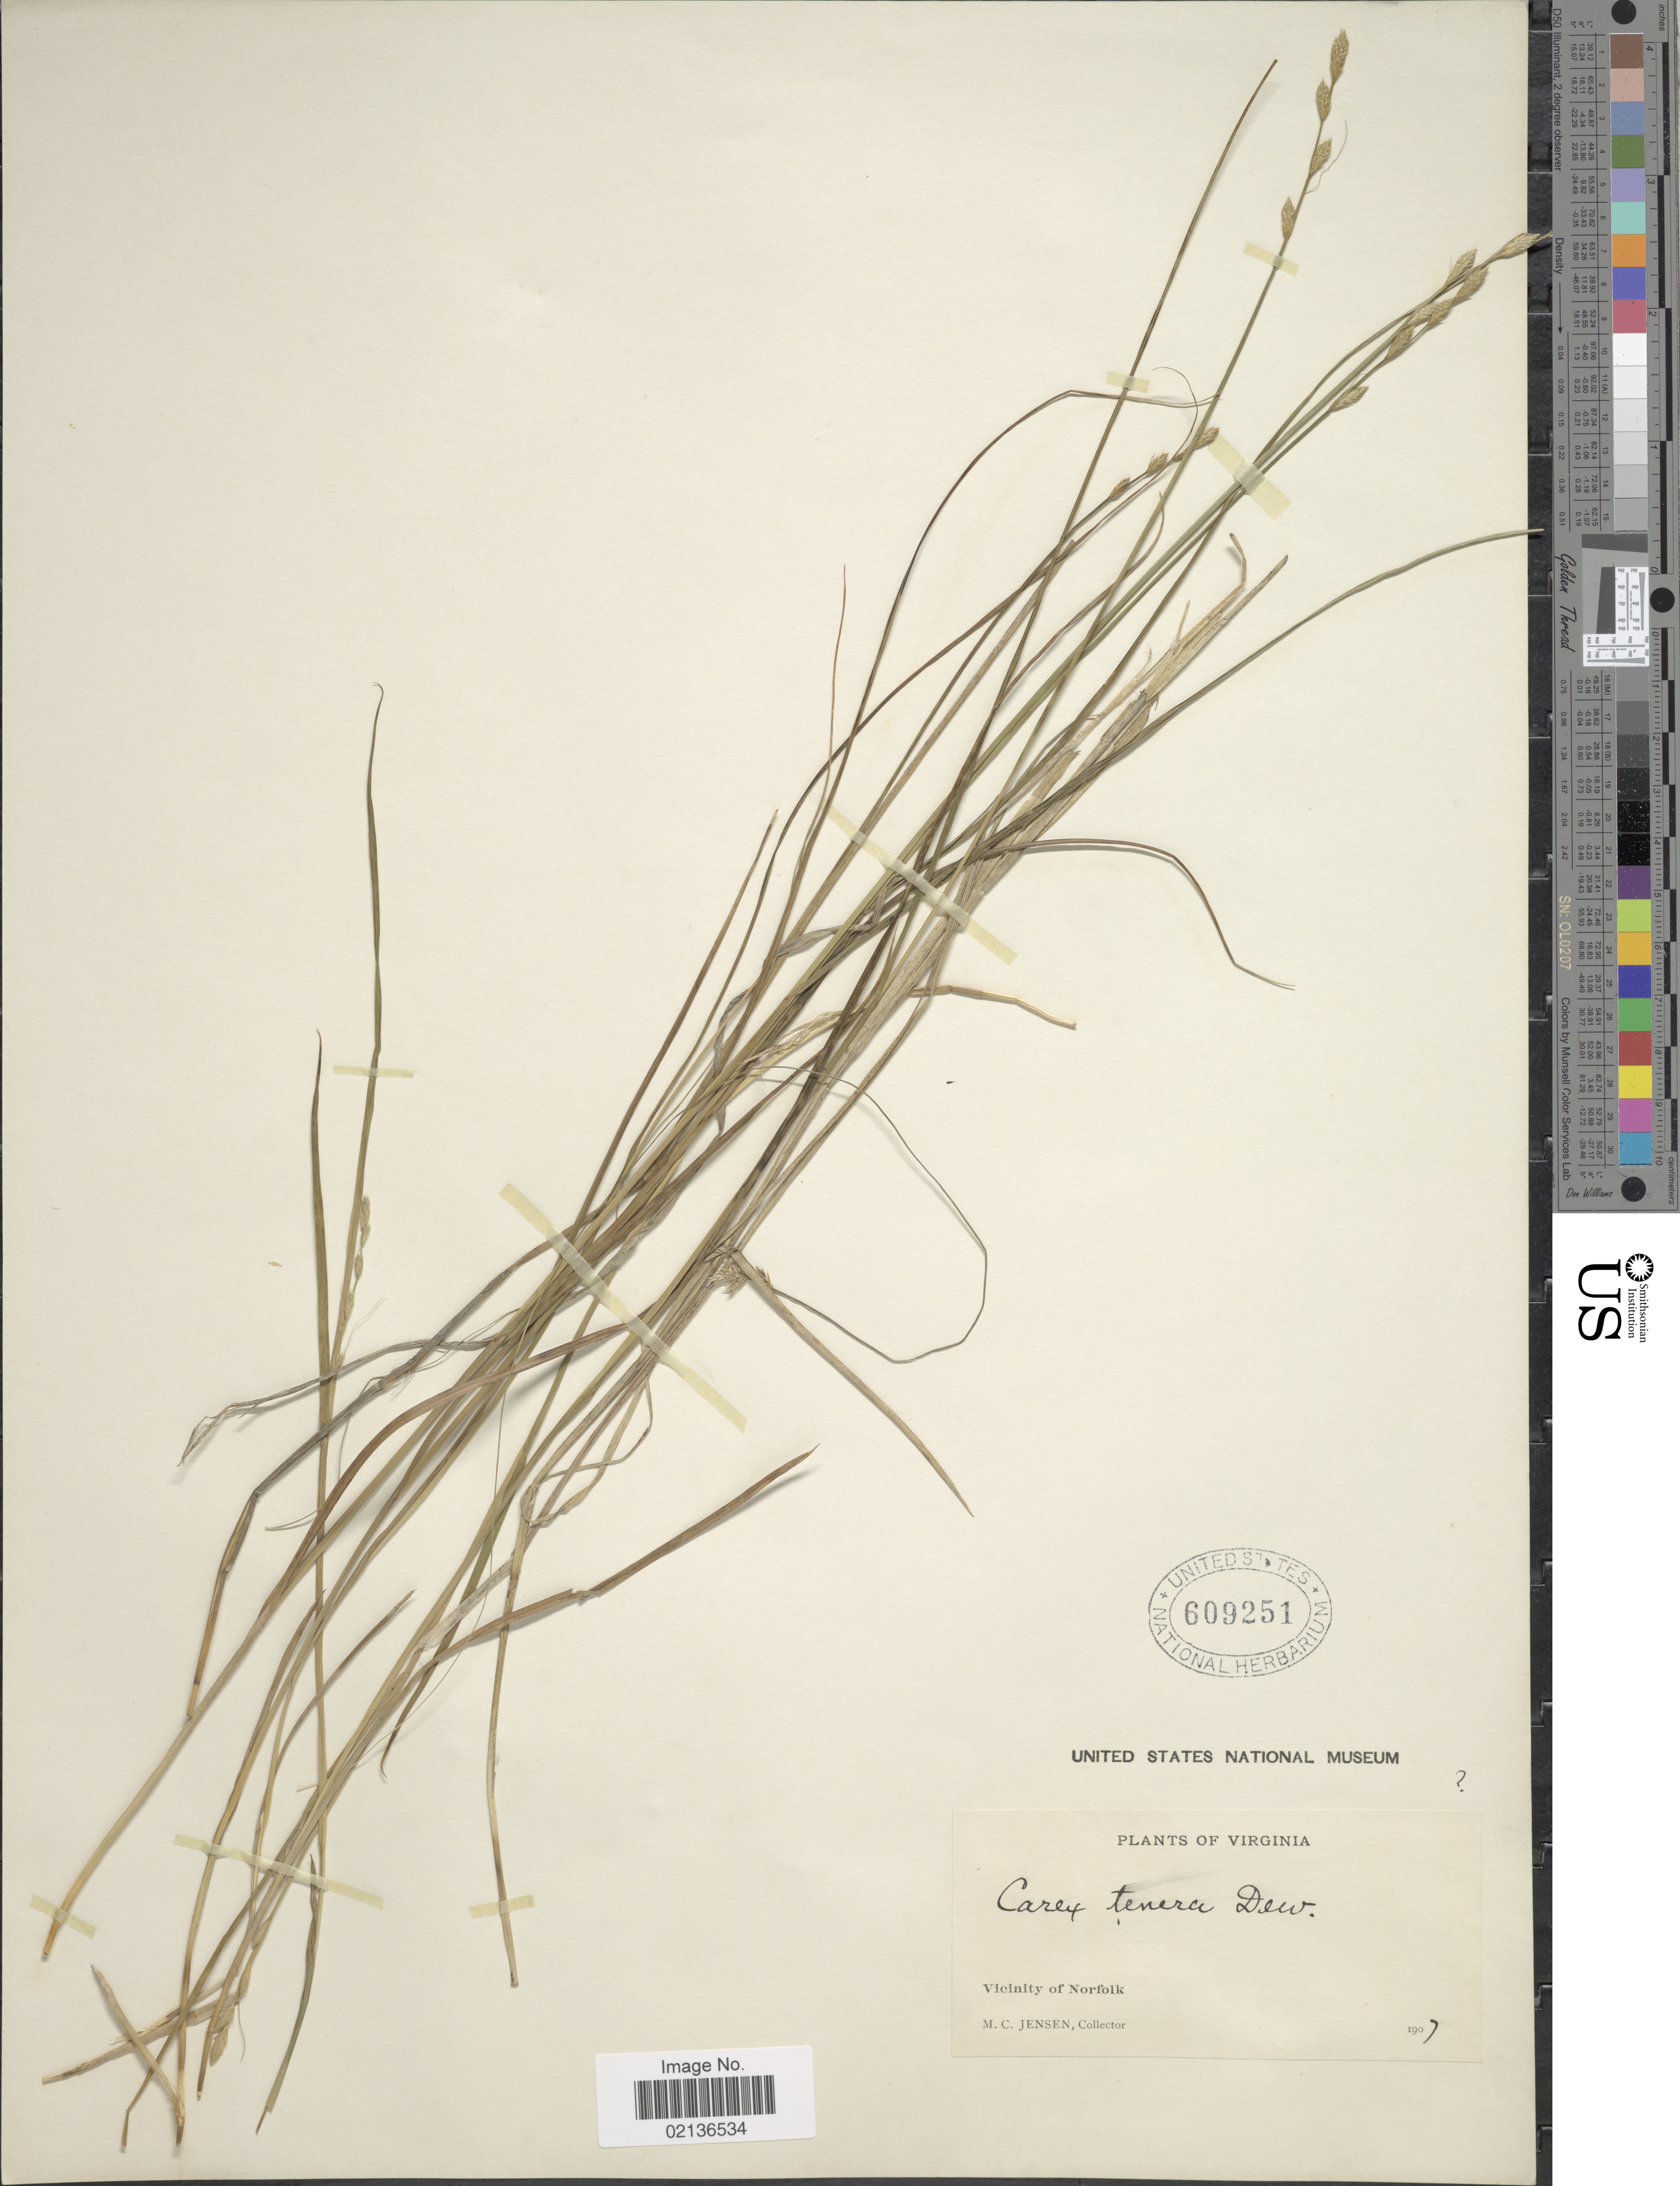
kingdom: Plantae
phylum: Tracheophyta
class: Liliopsida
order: Poales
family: Cyperaceae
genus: Carex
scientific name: Carex tenera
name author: Dewey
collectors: M. C. Jensen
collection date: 1907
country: United States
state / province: Virginia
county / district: City of Norfolk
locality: Vicinity of Norfolk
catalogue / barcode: US 609251